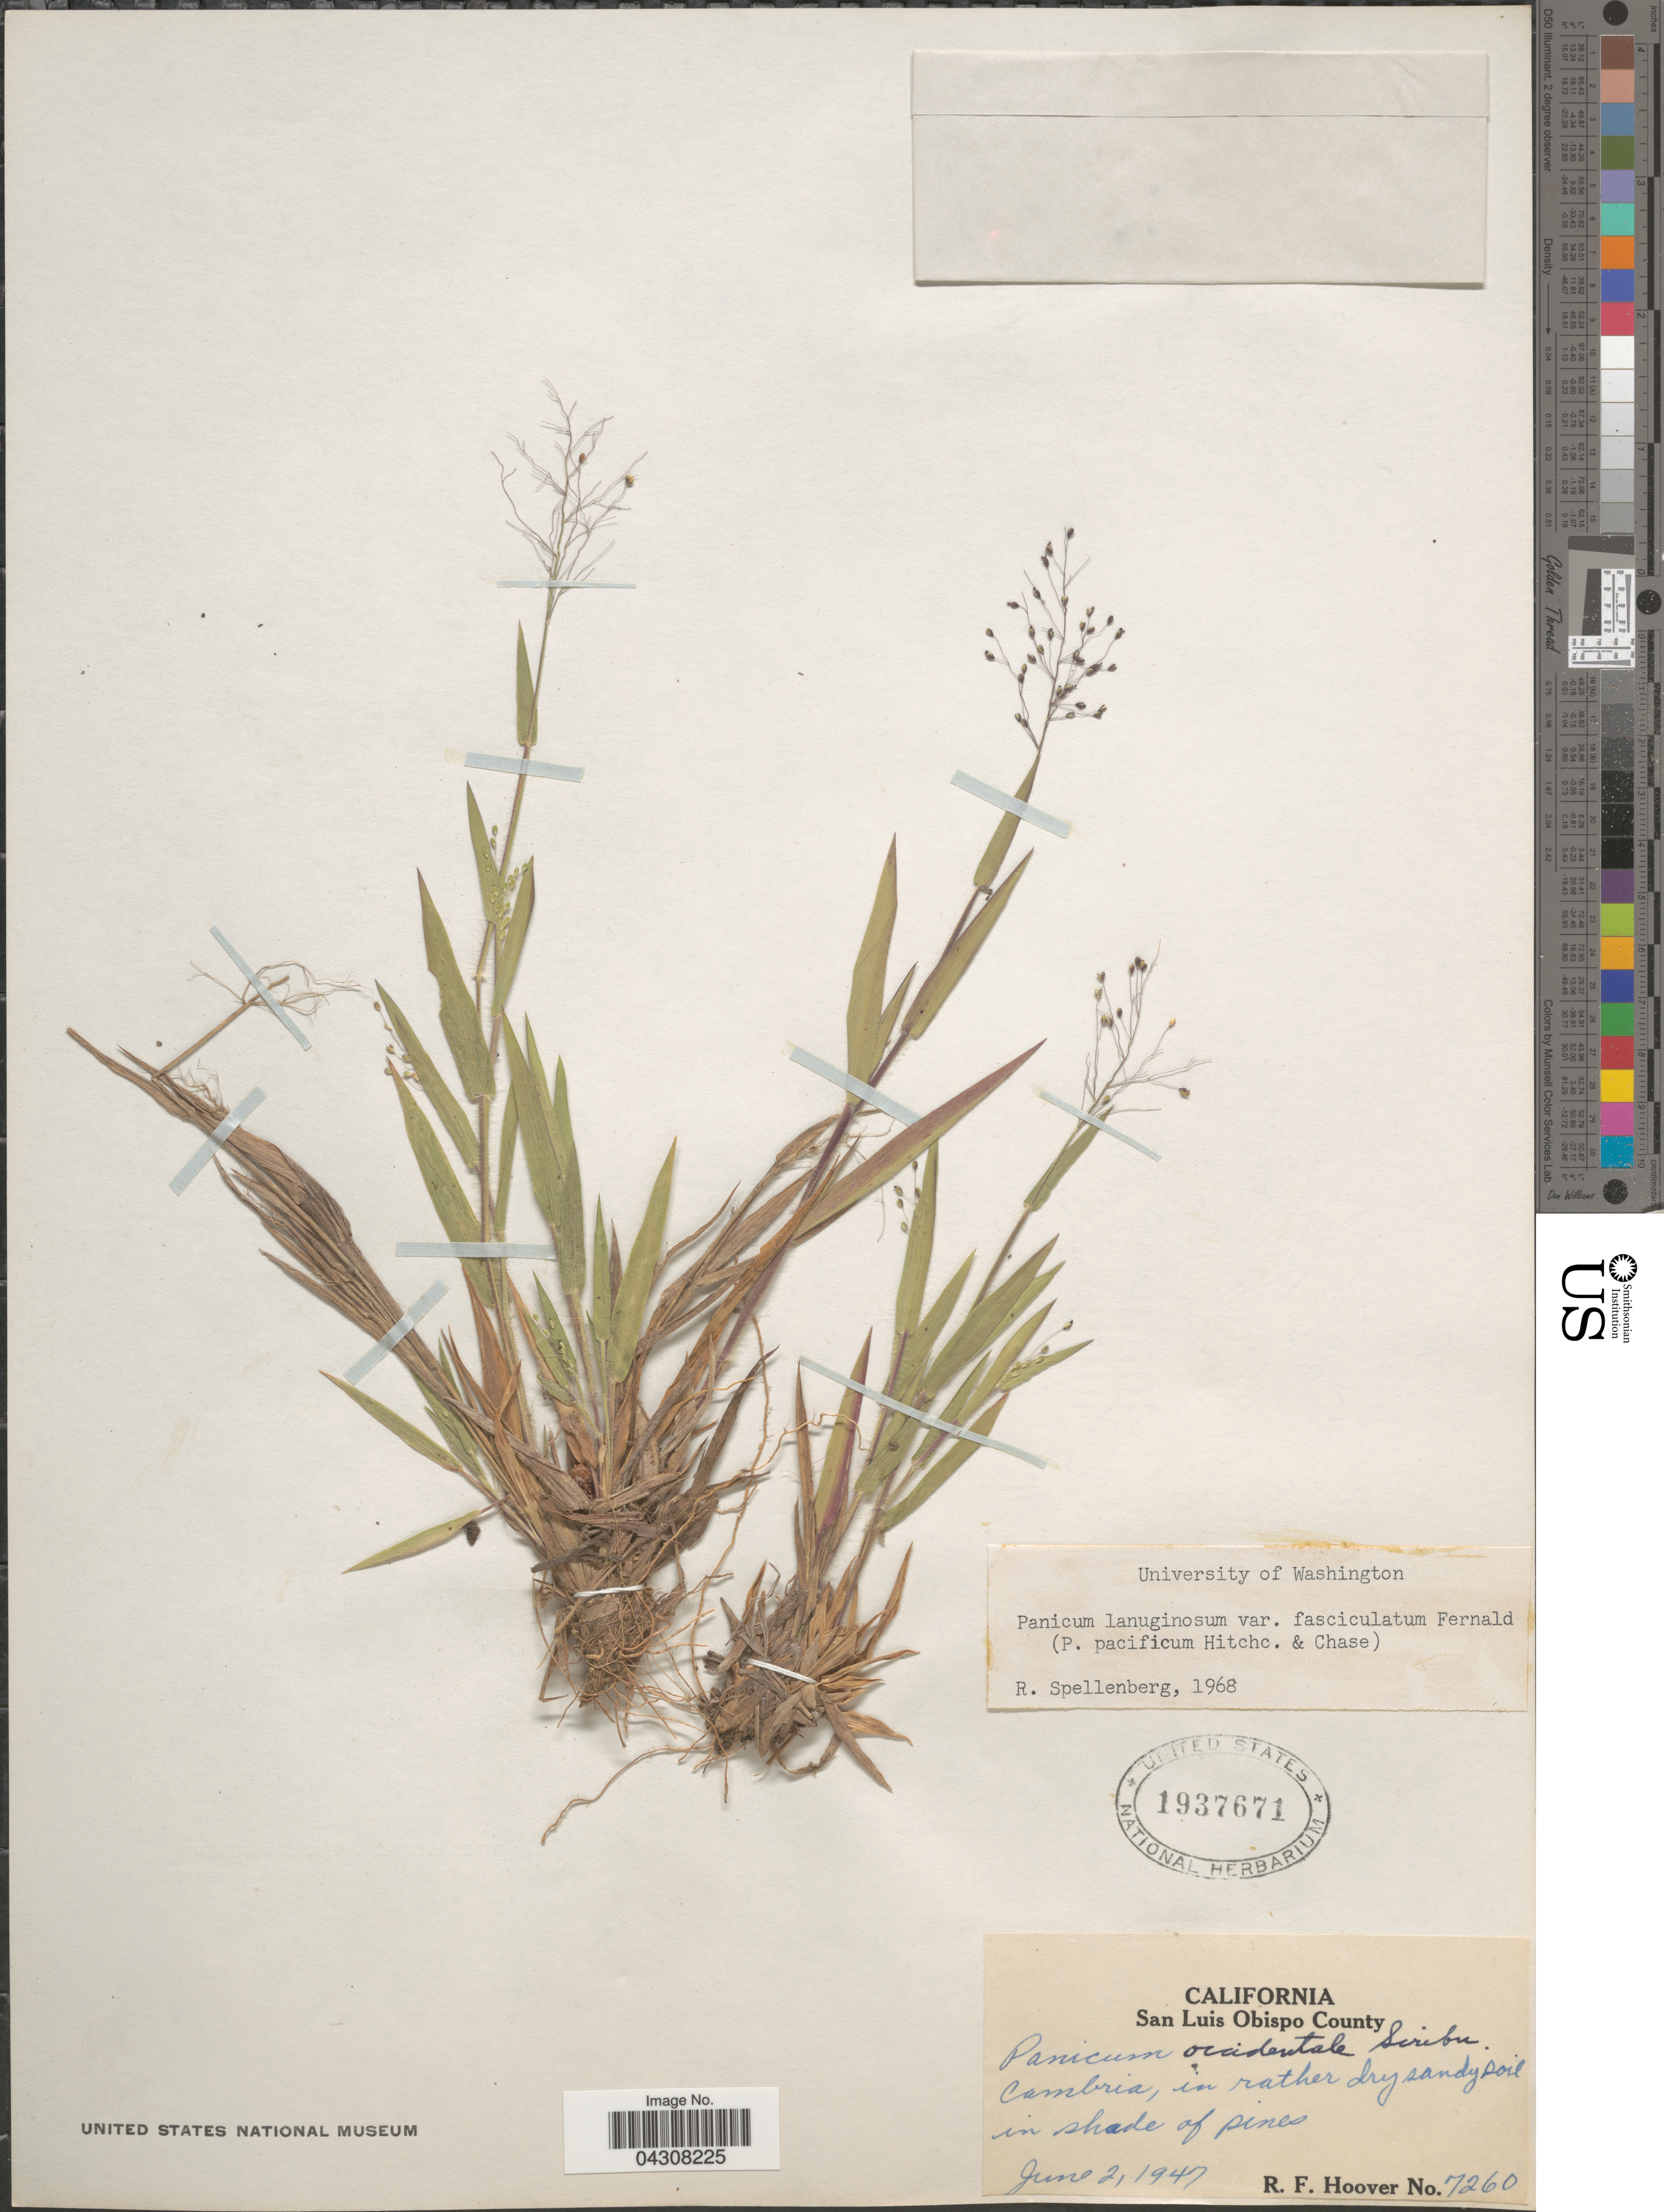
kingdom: Plantae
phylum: Tracheophyta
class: Liliopsida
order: Poales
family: Poaceae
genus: Dichanthelium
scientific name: Dichanthelium acuminatum var. acuminatum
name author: (Sw.) Gould & C.A. Clark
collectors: R. F. Hoover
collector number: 7260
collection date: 1947-06-02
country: United States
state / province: California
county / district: San Luis Obispo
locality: San Luis Obispo County. Cambria, in rather dry sandy soil in shade of pines.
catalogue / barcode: US 1937671